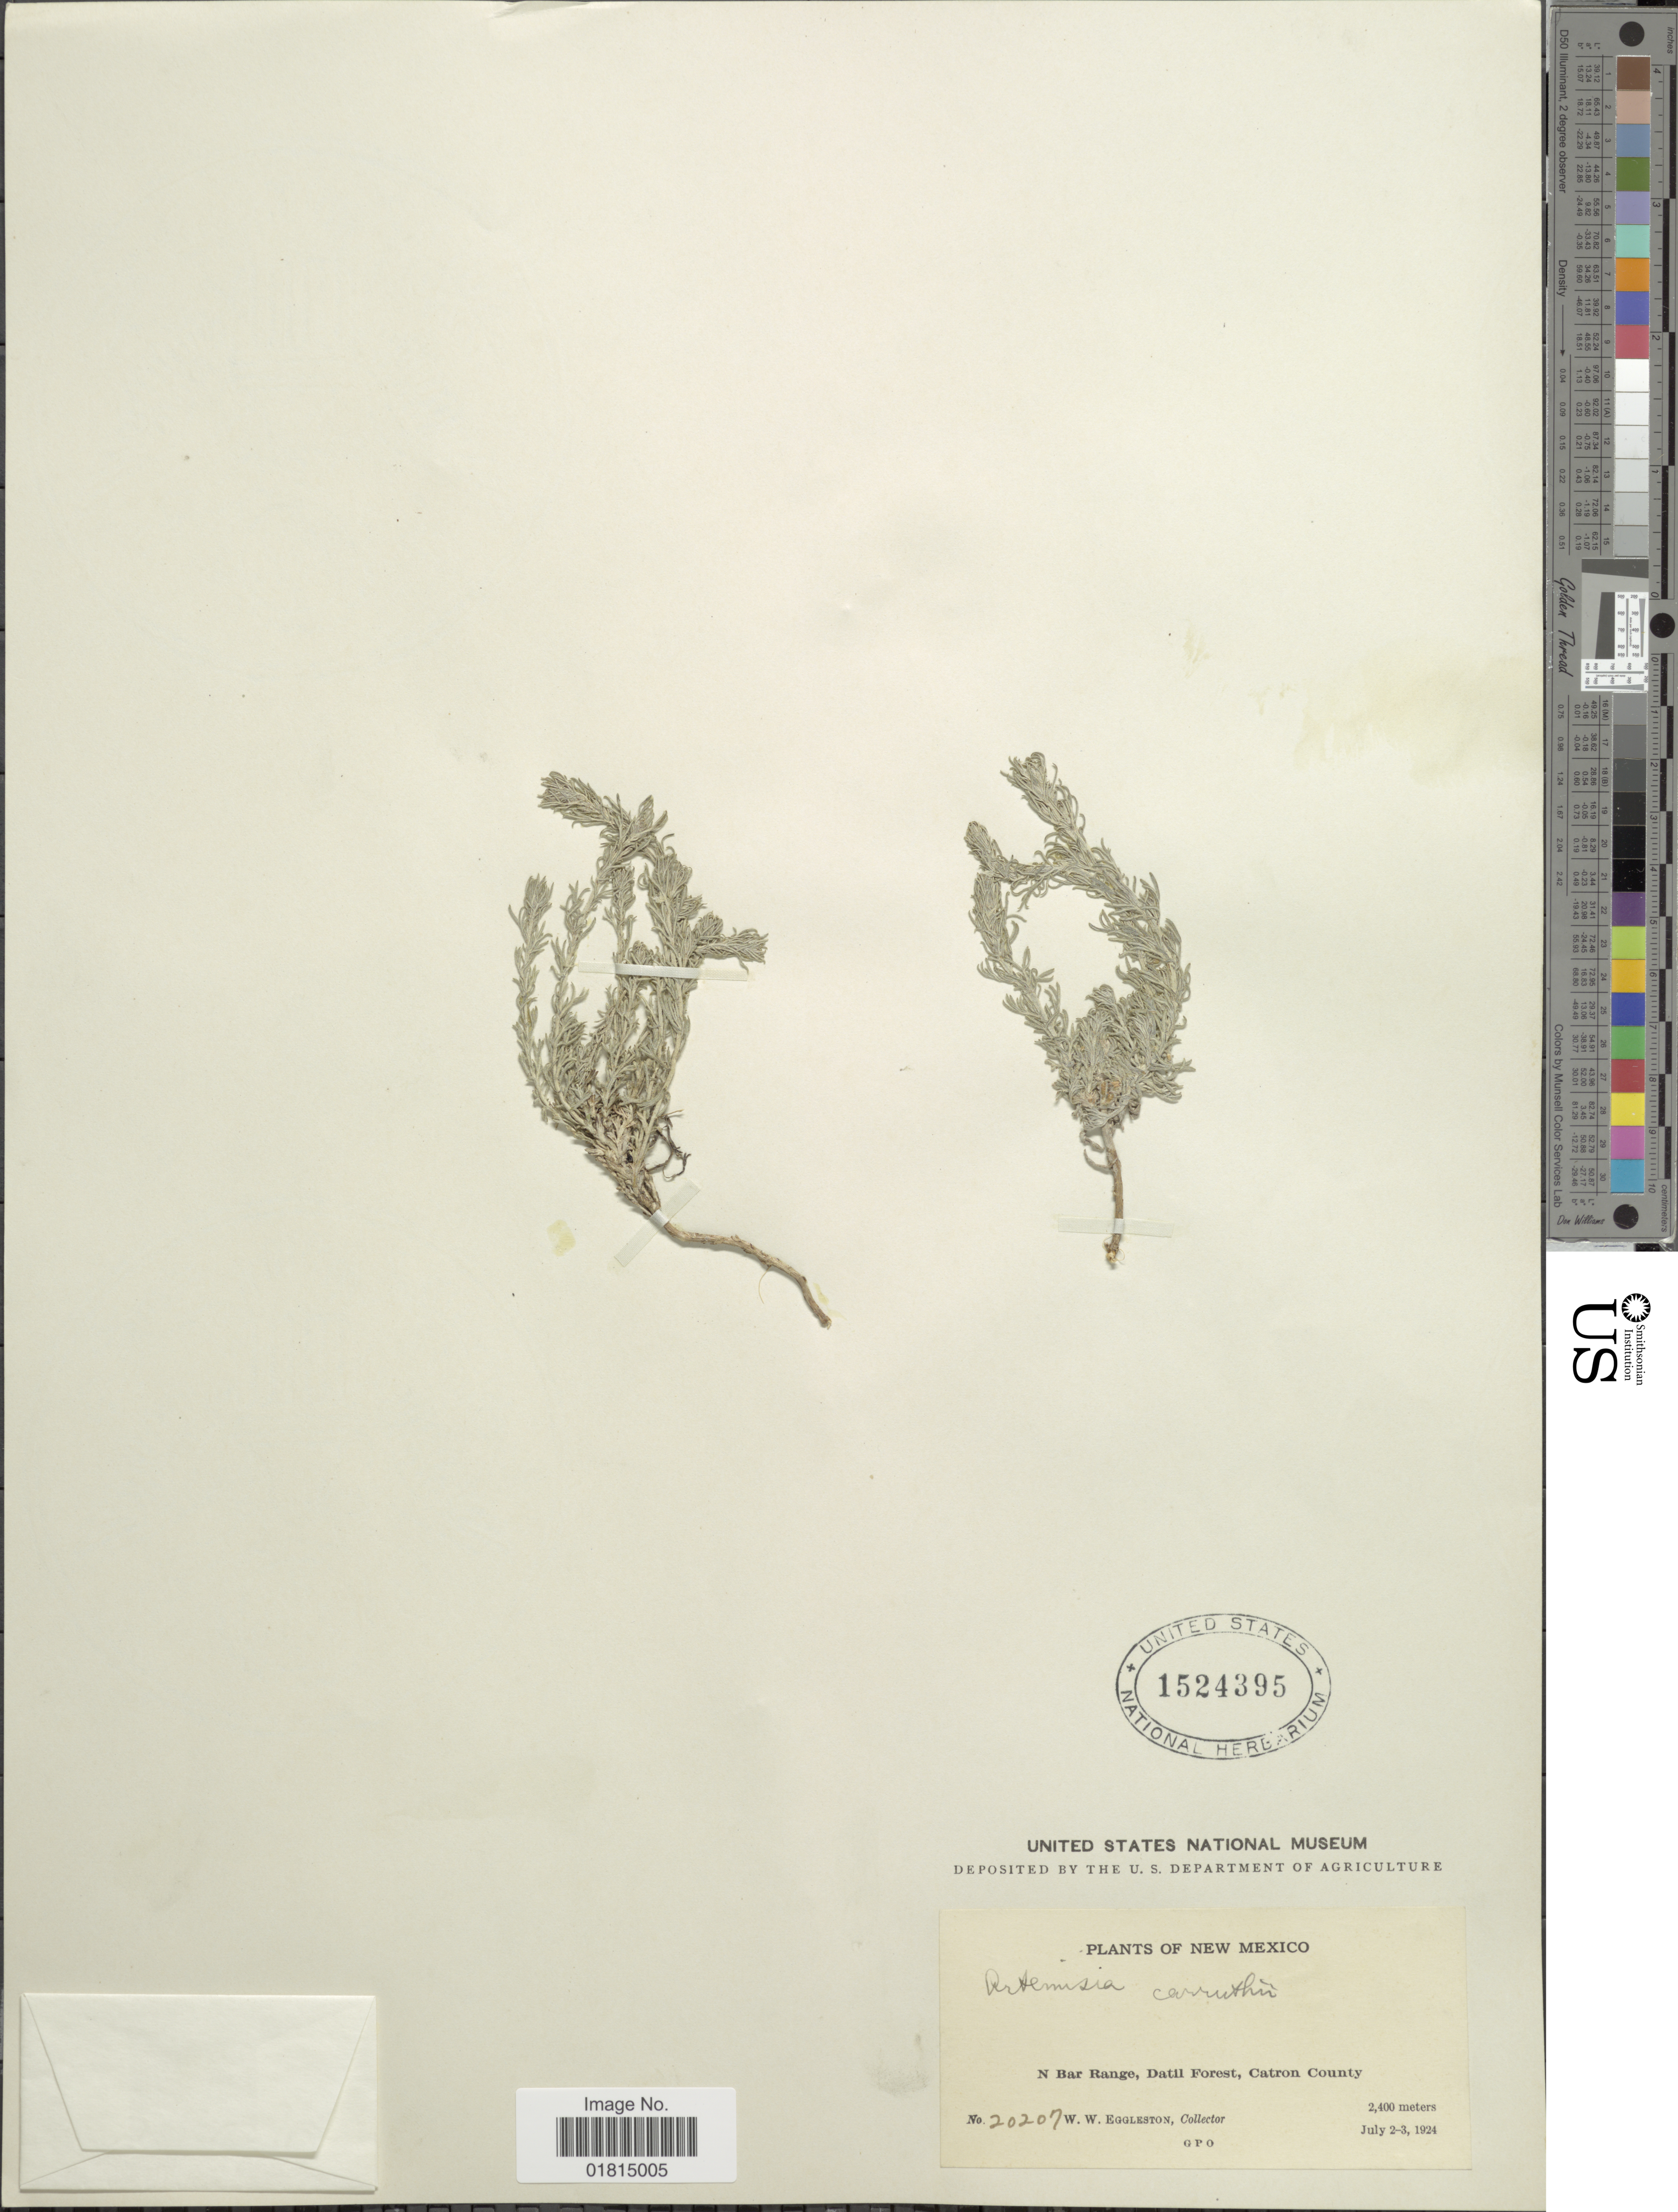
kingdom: Plantae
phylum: Tracheophyta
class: Magnoliopsida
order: Asterales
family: Asteraceae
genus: Artemisia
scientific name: Artemisia carruthii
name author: Alph. Wood ex Carruth.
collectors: W. W. Eggleston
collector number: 20207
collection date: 1924-07-02/1924-07-03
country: United States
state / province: New Mexico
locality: N Bar Range, Datil Forest, Catron County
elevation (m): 2400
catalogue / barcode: US 1524395